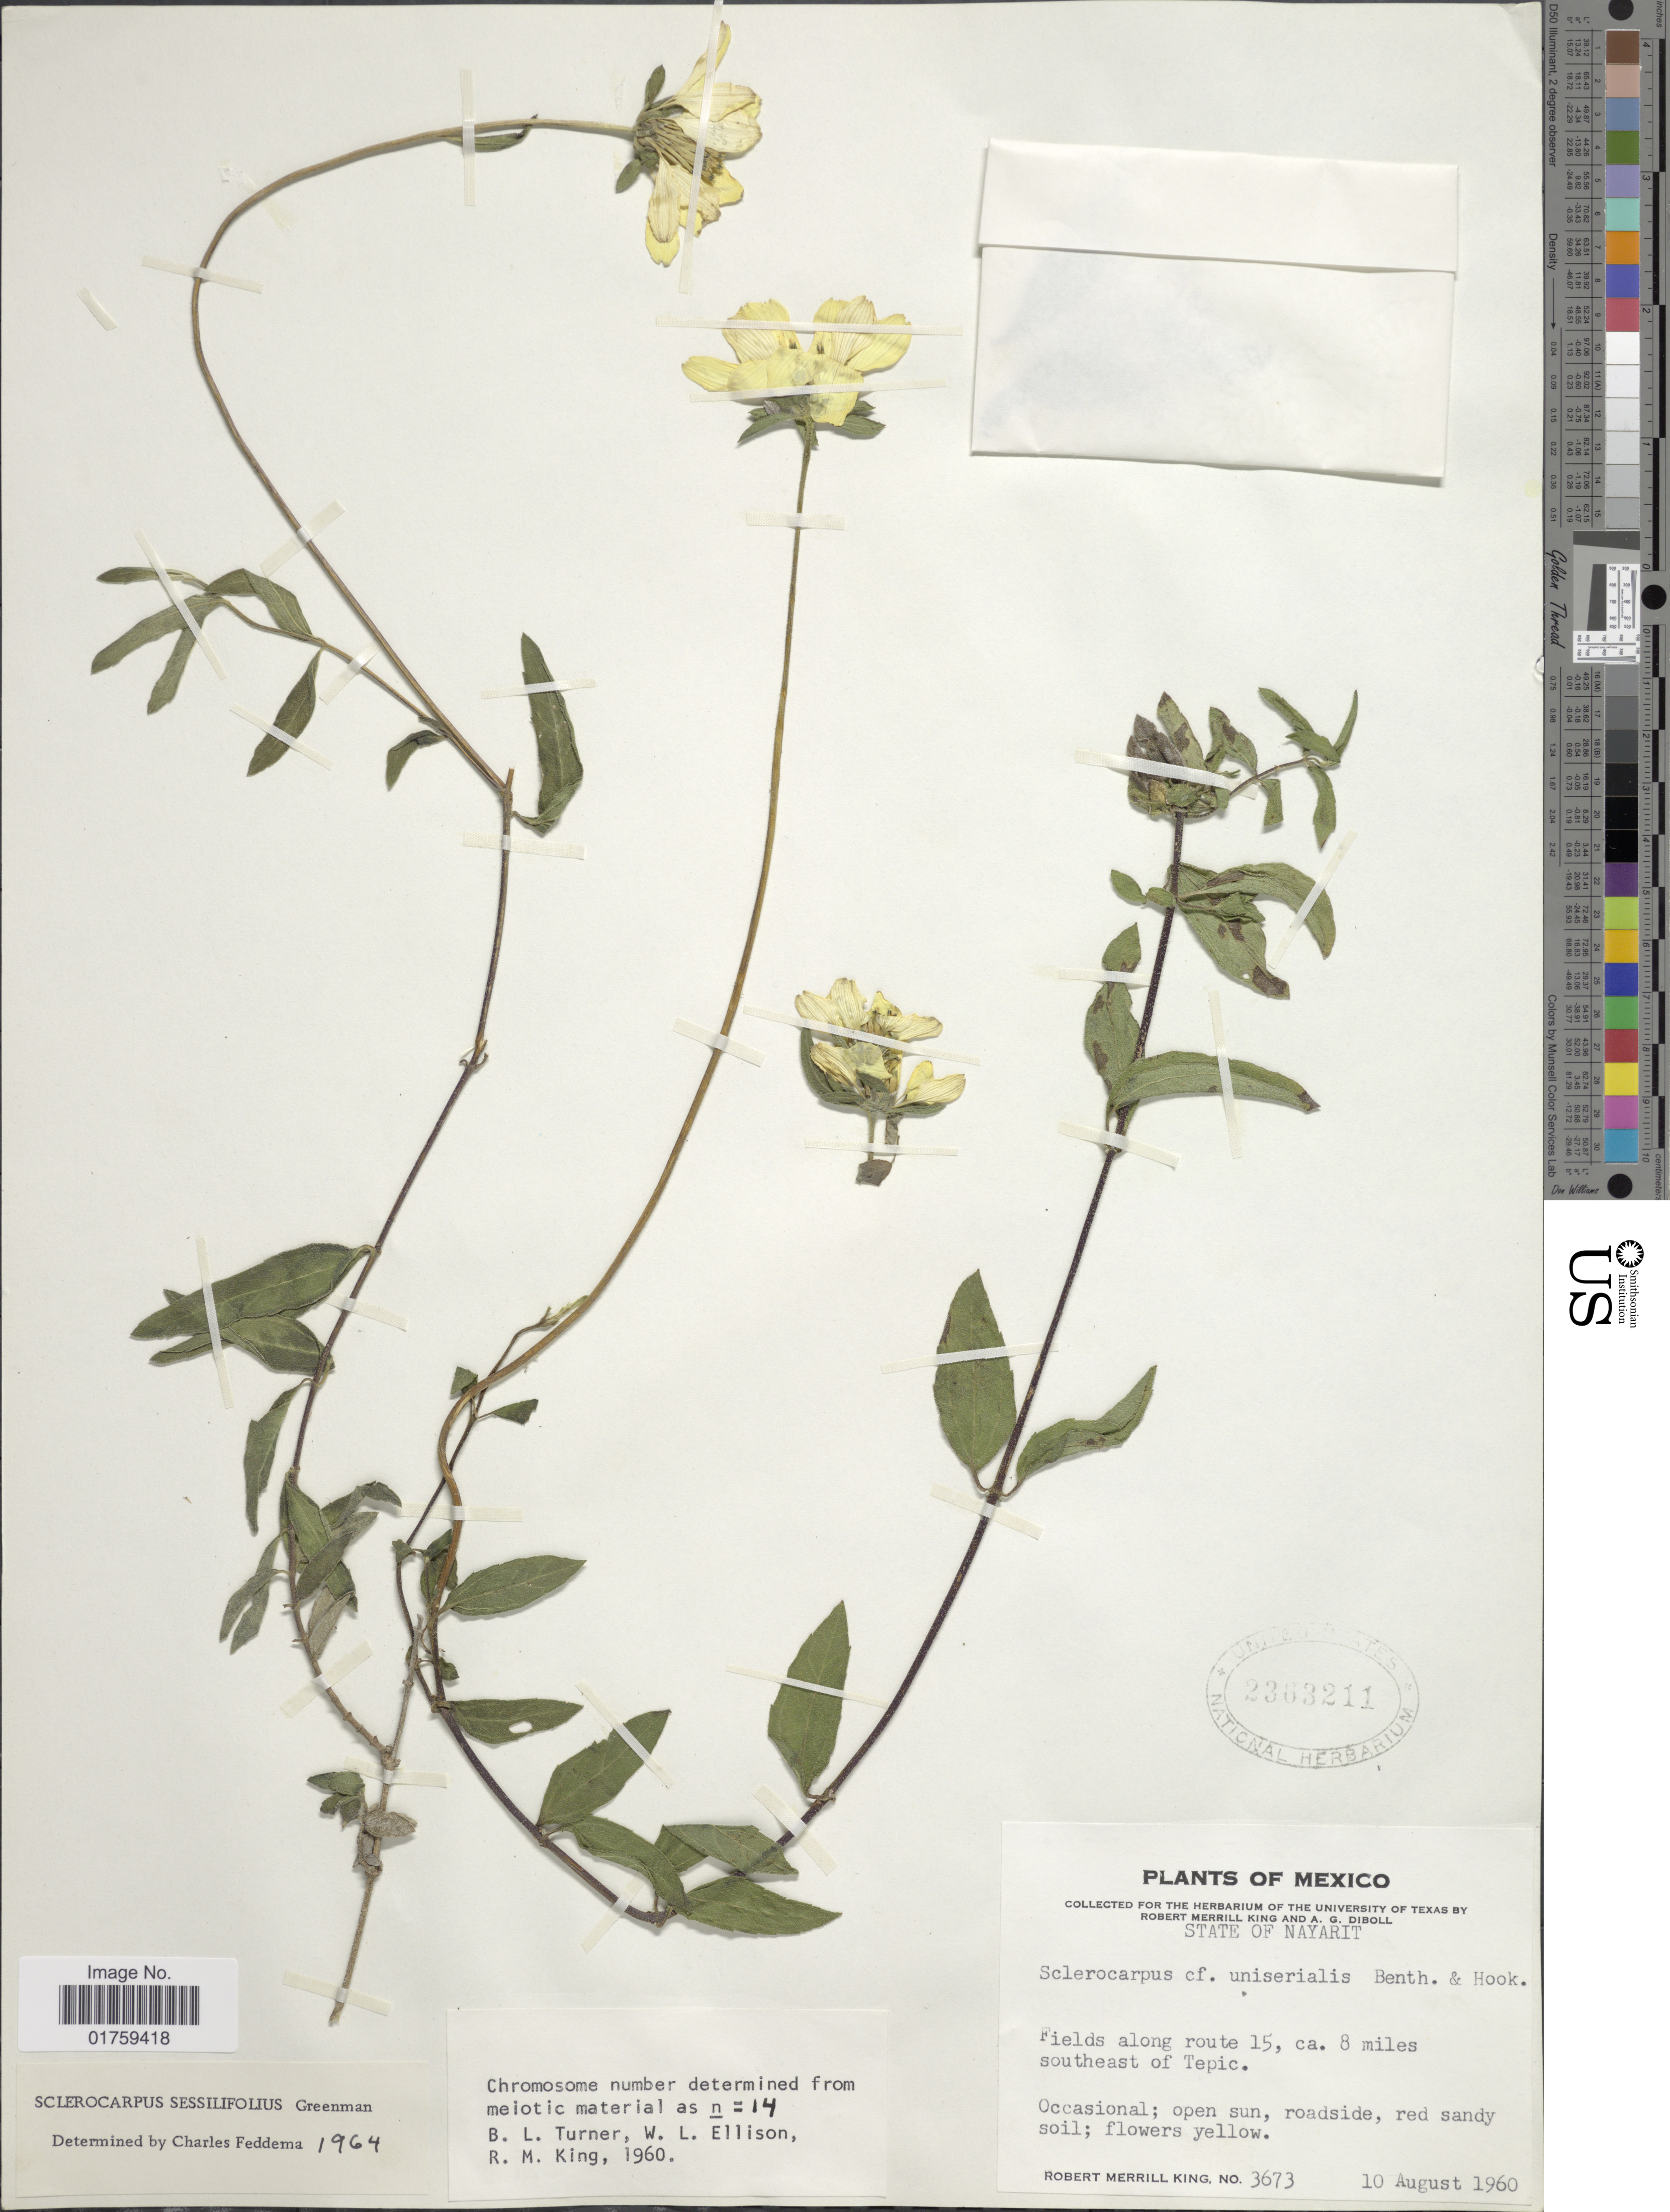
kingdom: Plantae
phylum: Tracheophyta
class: Magnoliopsida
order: Asterales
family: Asteraceae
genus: Sclerocarpus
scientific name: Sclerocarpus sessilifolius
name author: Greenm.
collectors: R. M. King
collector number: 3673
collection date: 1960-08-10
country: Mexico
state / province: Nayarit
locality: State of Nayarit. Fields along route 15, ca. 8 miles southeast of Tepic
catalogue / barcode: US 2363211